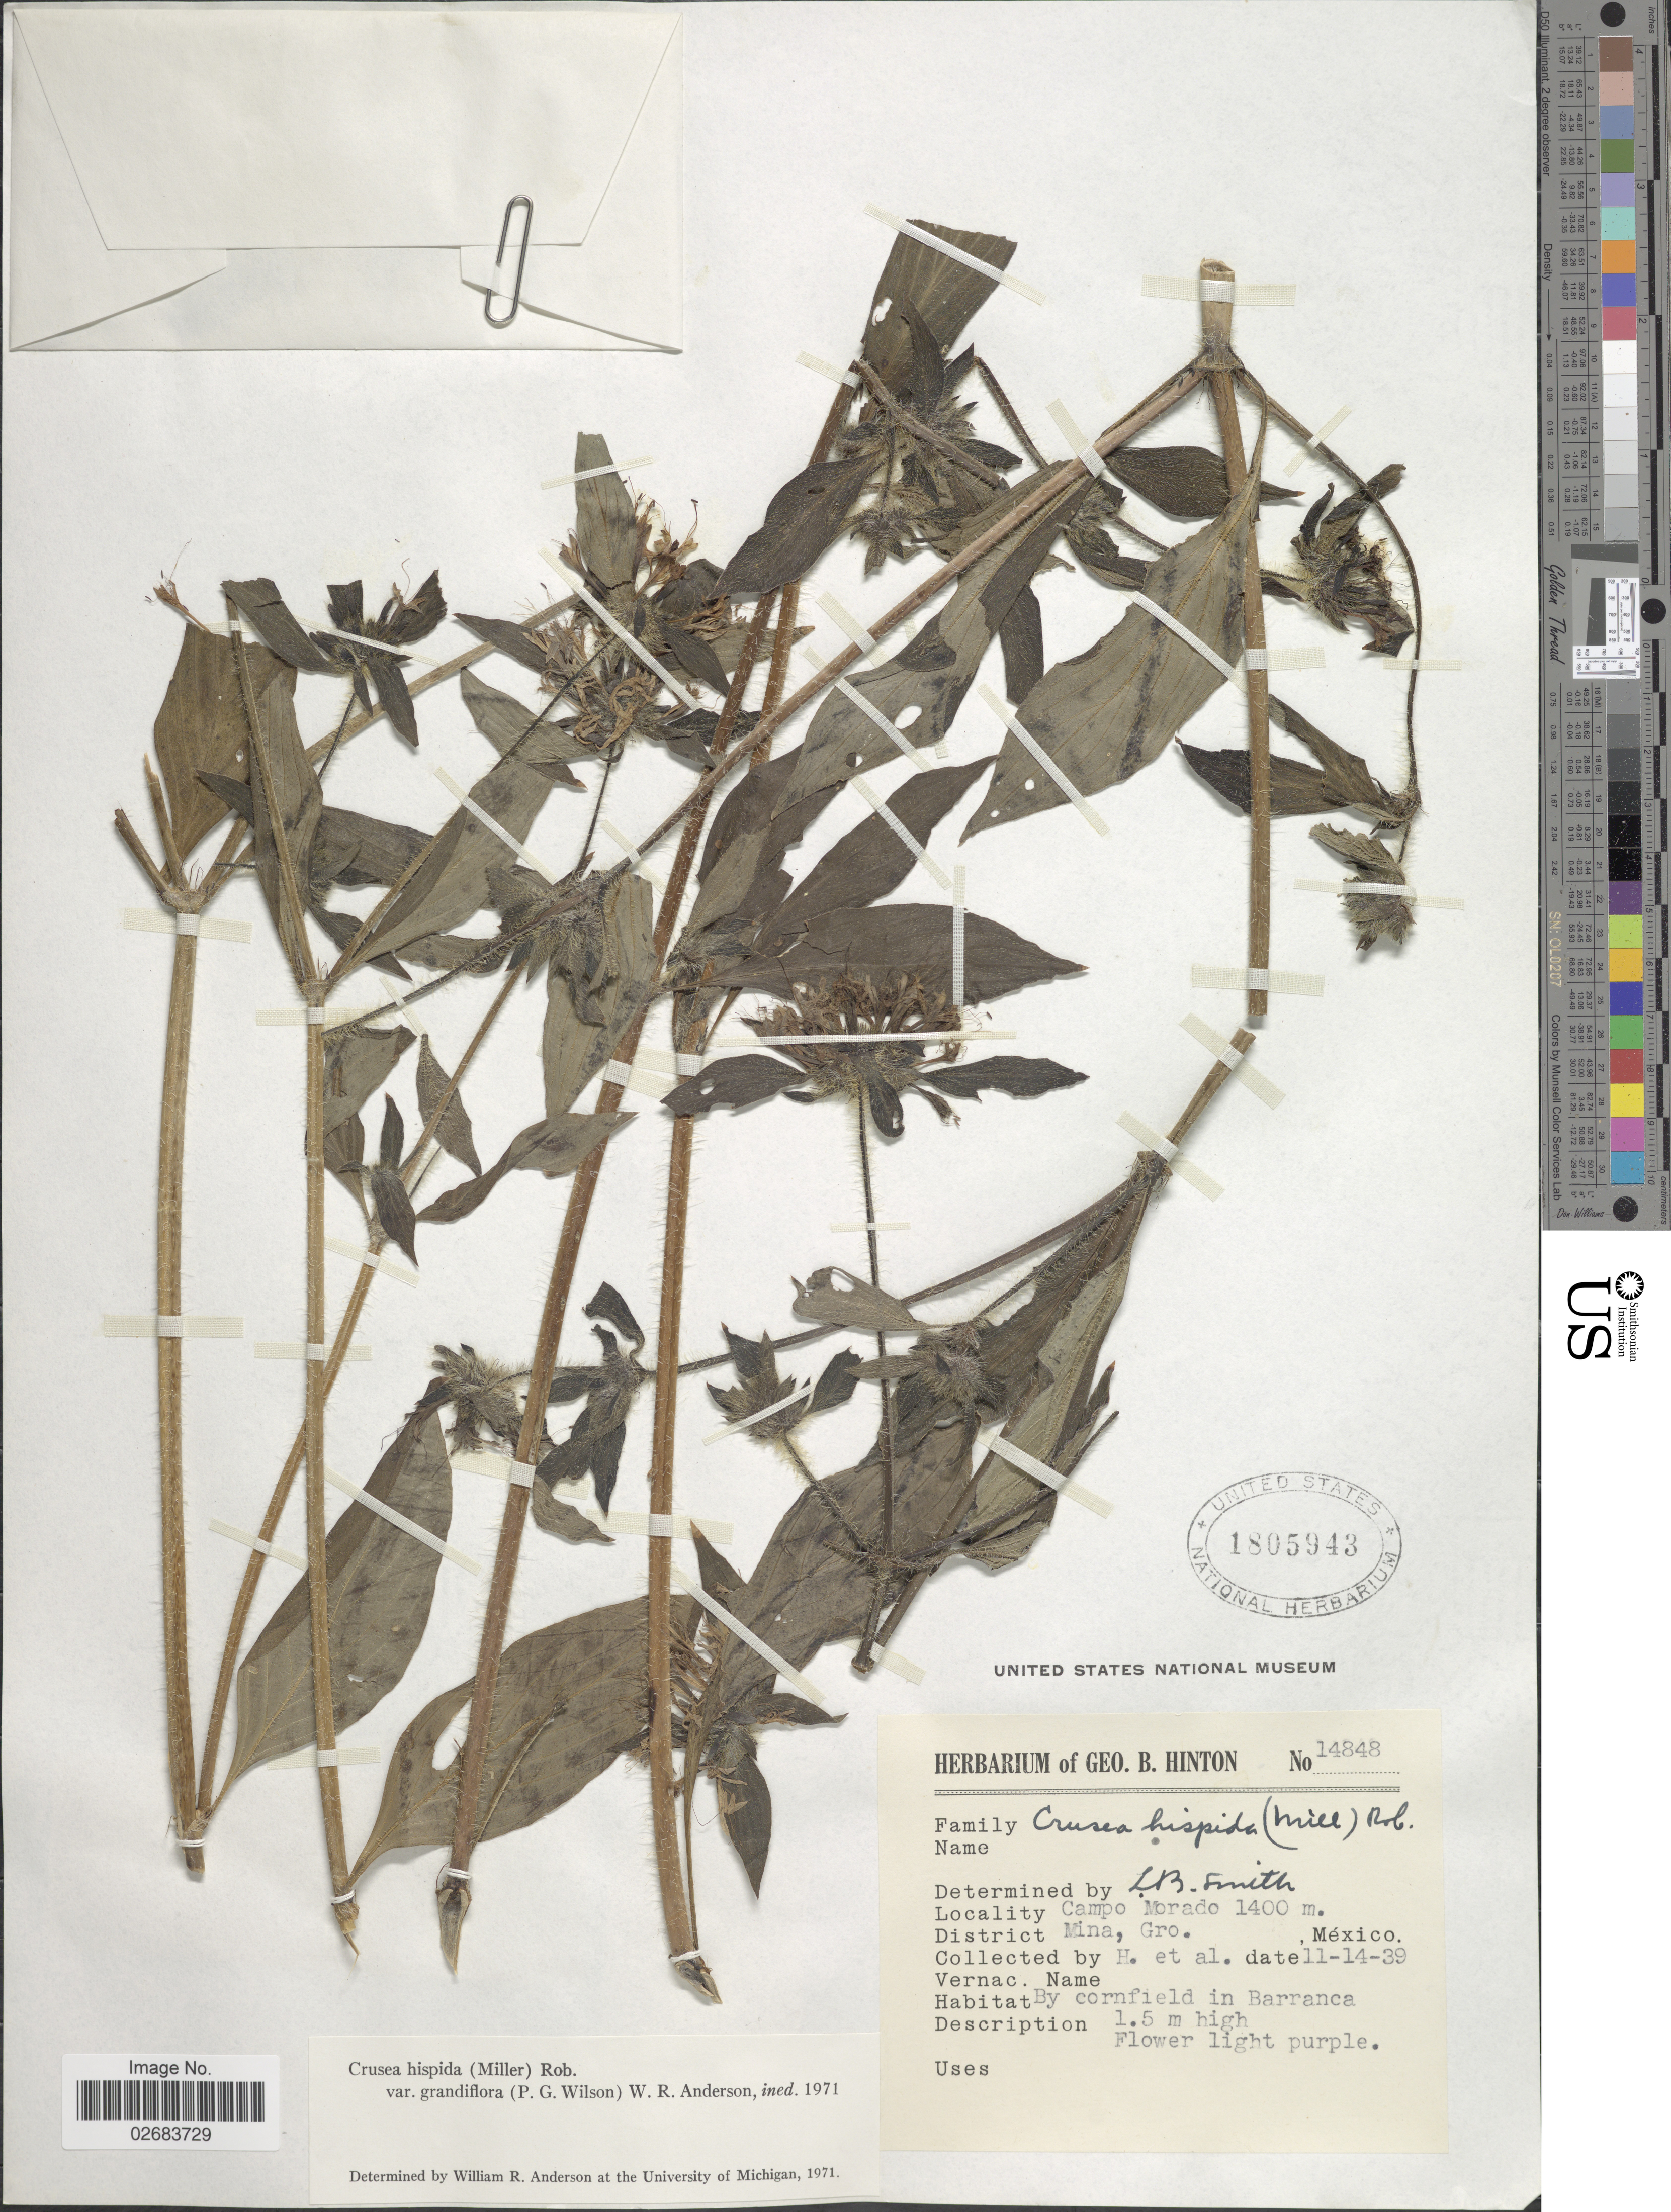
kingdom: Plantae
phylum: Tracheophyta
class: Magnoliopsida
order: Gentianales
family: Rubiaceae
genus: Crusea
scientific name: Crusea hispida var. grandiflora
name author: (Paul G. Wilson) W.R. Anderson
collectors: G. B. Hinton & et al.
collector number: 14848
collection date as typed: Transcribed d/m/y: 14/11/39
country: Mexico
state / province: Guerrero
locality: Campo Morado. District Mina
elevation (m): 1400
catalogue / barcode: US 1805943